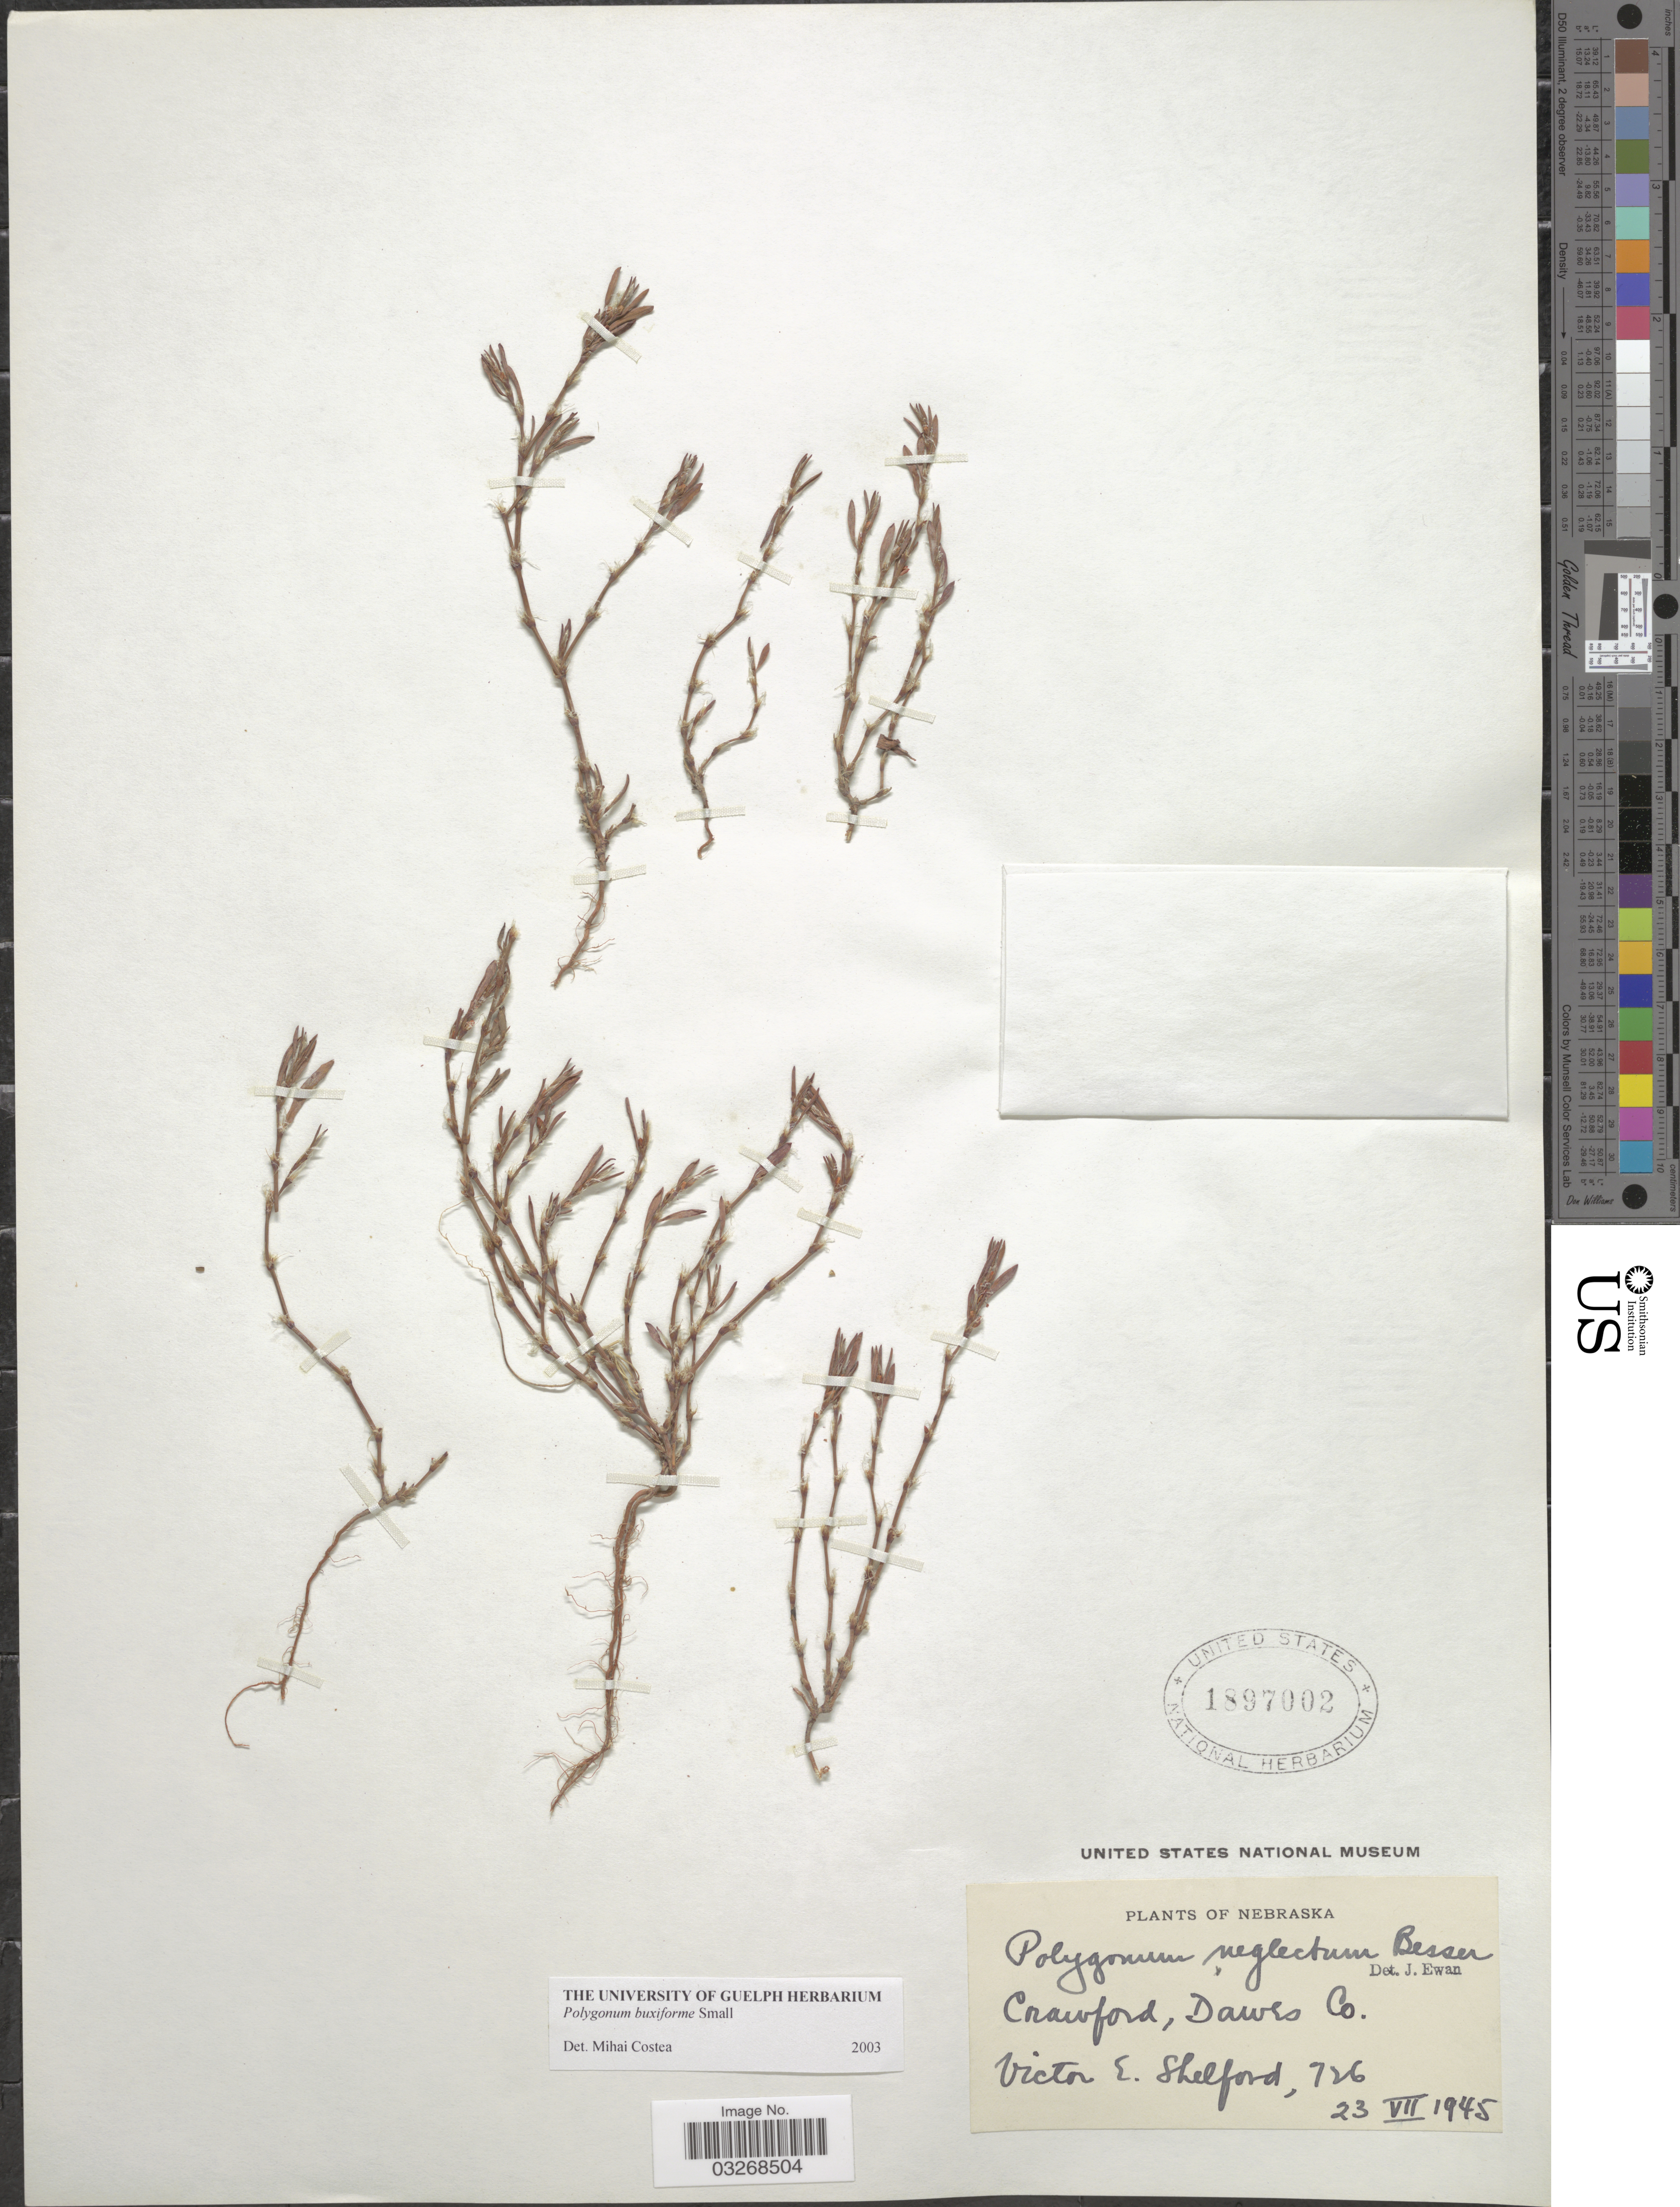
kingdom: Plantae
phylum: Tracheophyta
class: Magnoliopsida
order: Caryophyllales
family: Polygonaceae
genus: Polygonum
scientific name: Polygonum buxiforme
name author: Small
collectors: V. Shelford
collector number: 126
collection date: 1945-07-23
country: United States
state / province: Nebraska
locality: Crawford, Dawes Co.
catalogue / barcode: US 1897002